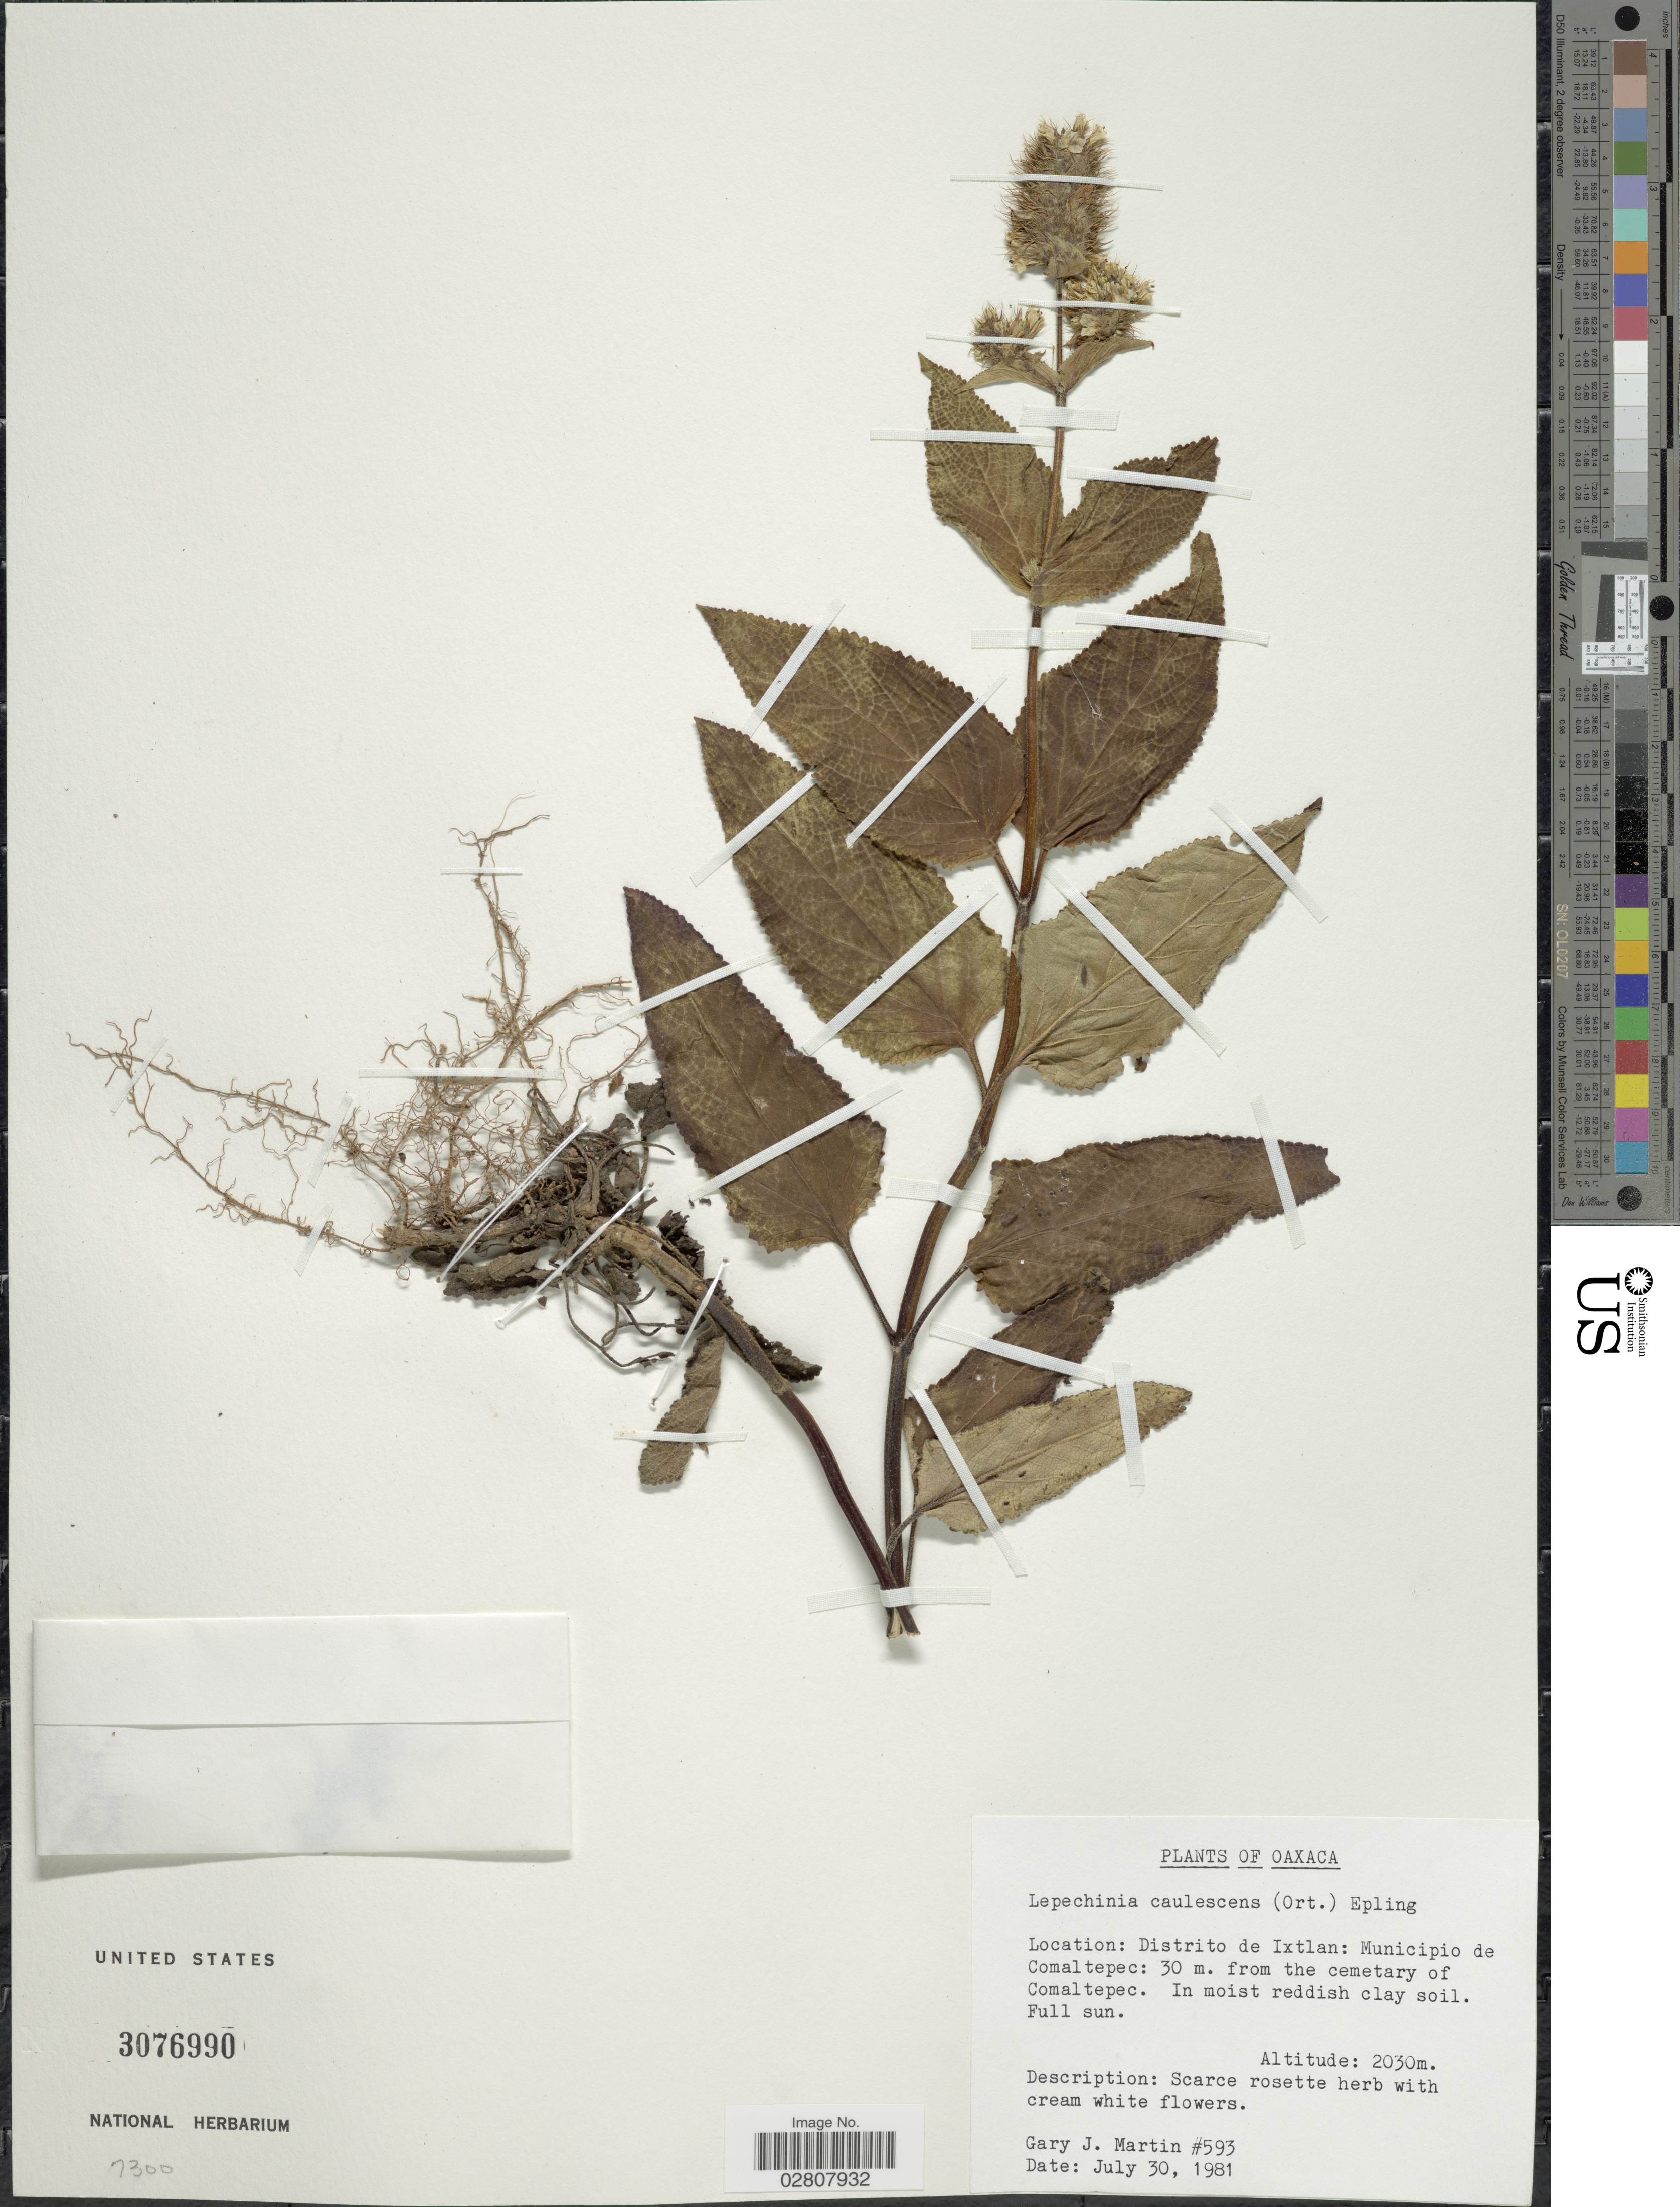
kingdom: Plantae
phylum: Tracheophyta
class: Magnoliopsida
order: Lamiales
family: Lamiaceae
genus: Lepechinia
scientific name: Lepechinia caulescens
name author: (Ortega) Epling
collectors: G. J. Martin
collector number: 593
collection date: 1981-07-30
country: Mexico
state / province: Oaxaca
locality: Distrito de Ixtlan: Municipio de Comaltepec: 30 m. from the cemetary of Comaltepec.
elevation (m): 2030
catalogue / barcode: US 3076990